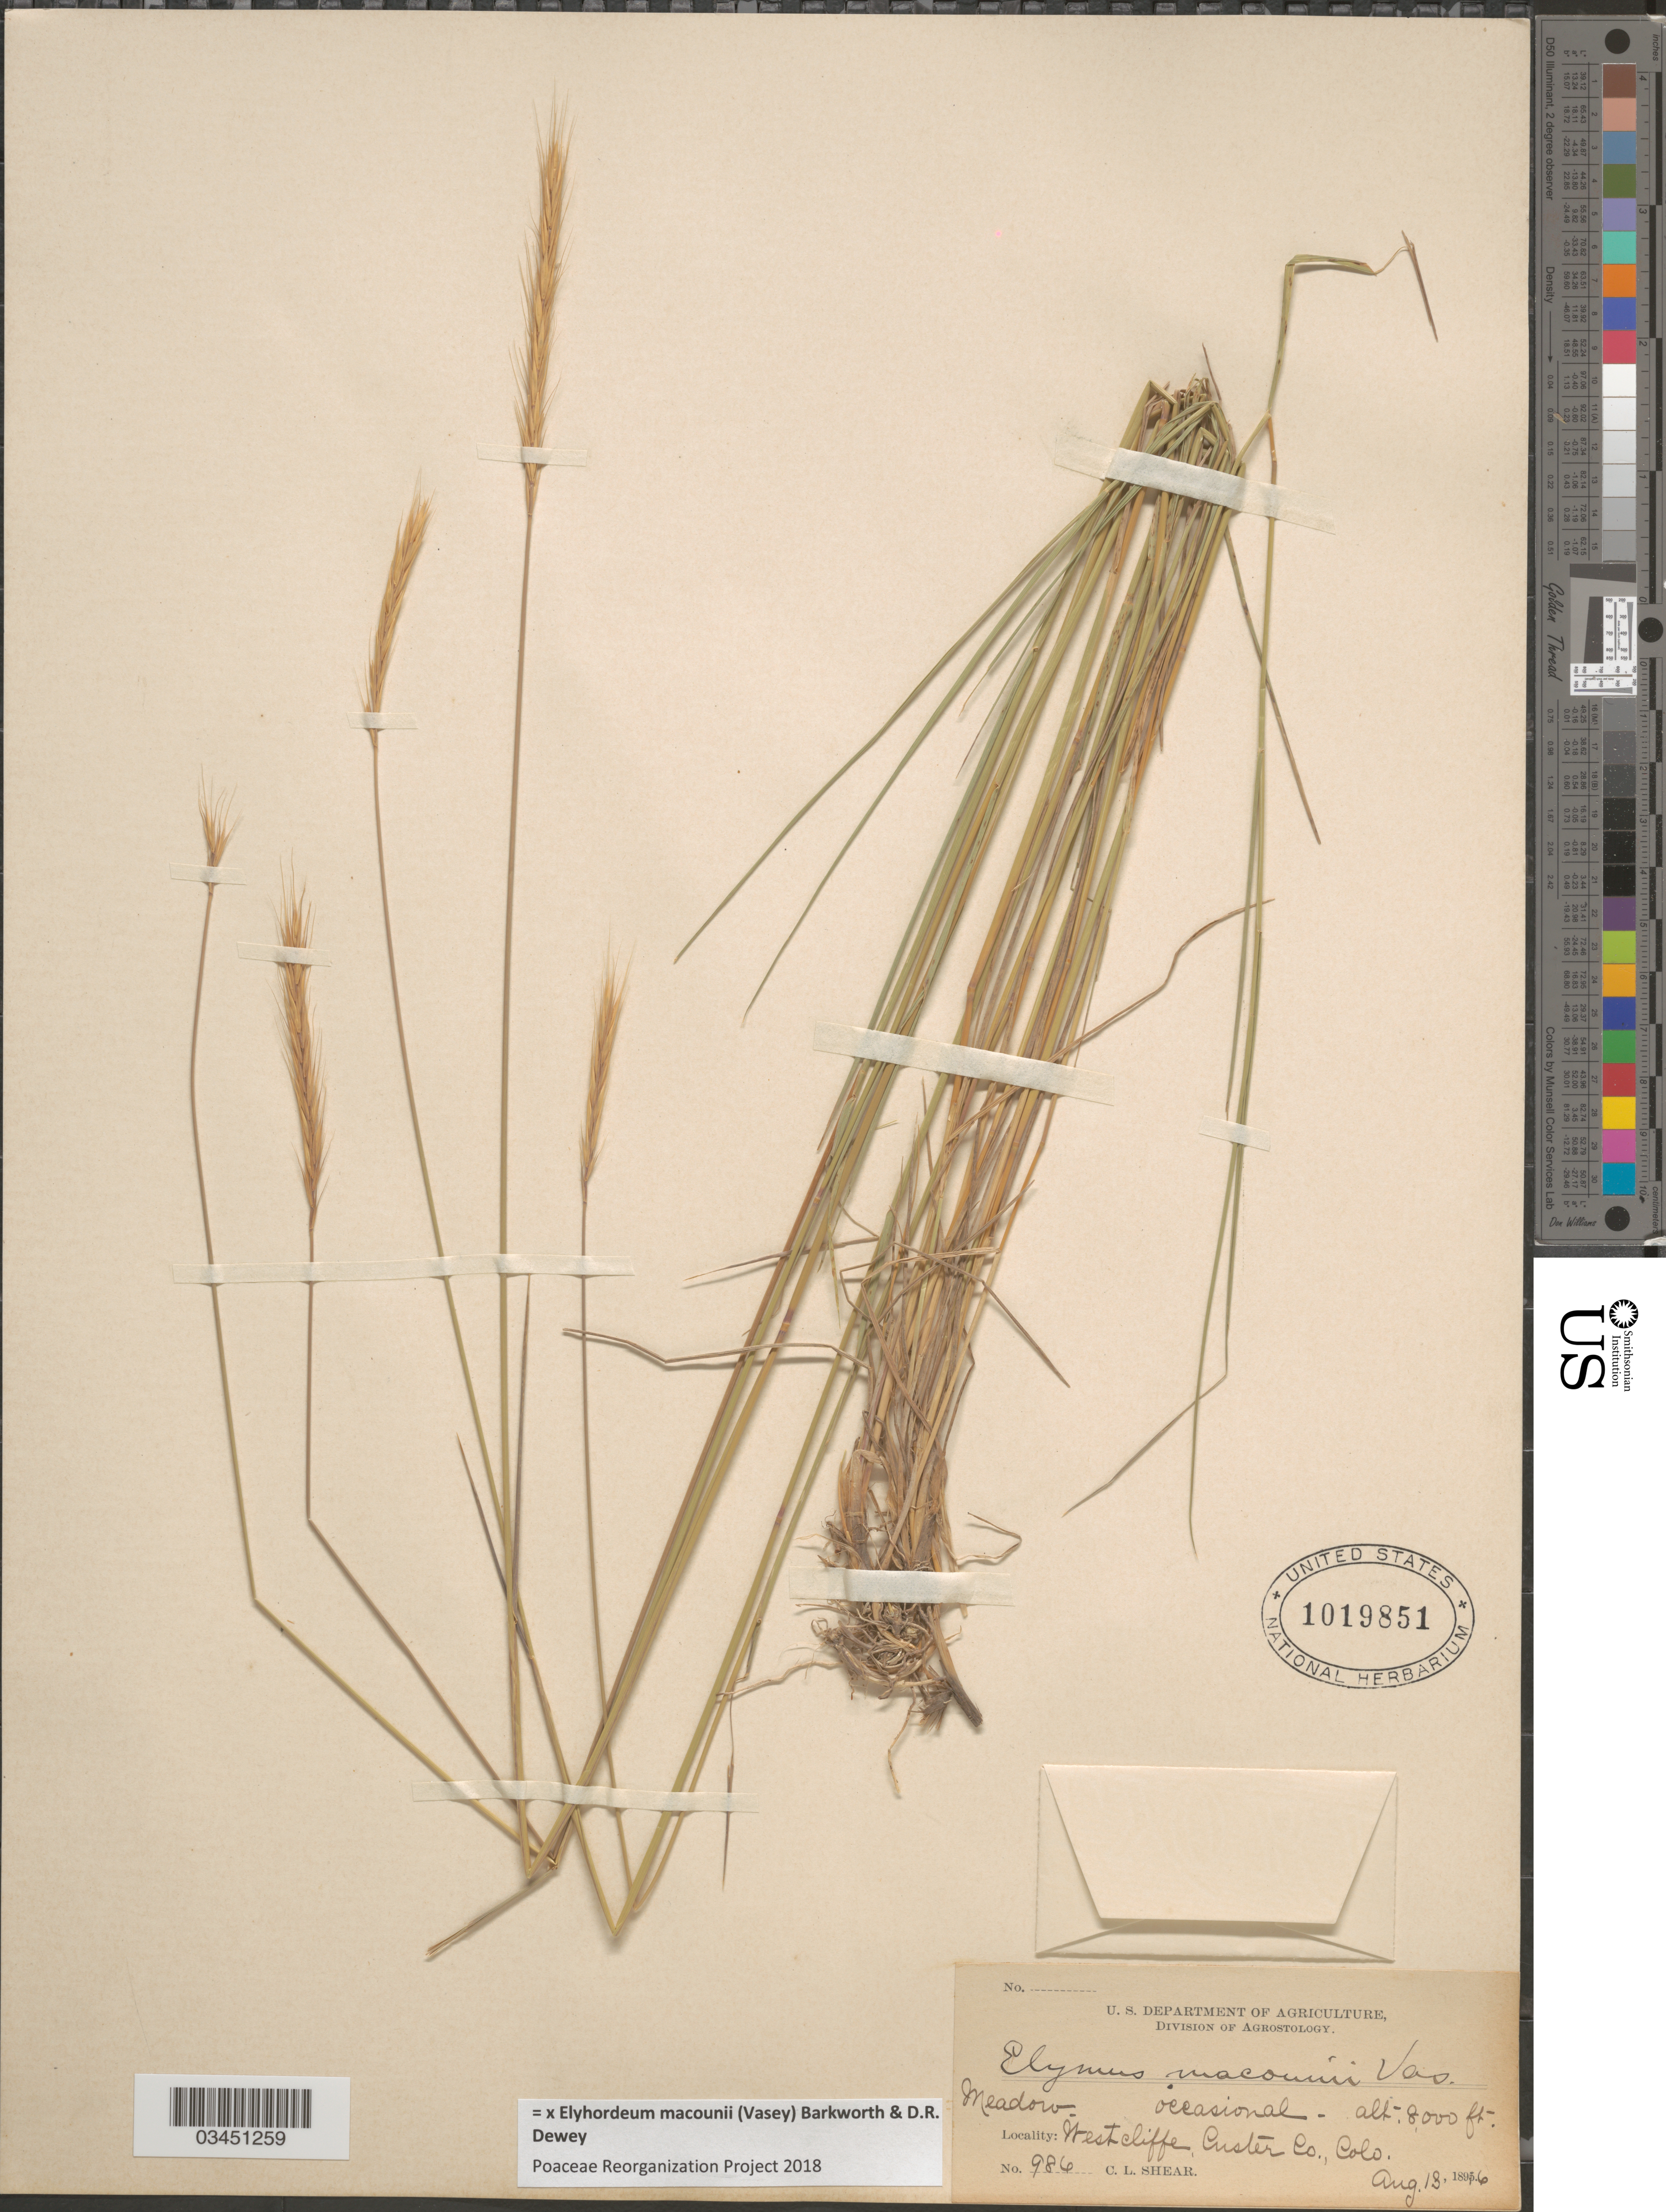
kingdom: Plantae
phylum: Tracheophyta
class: Liliopsida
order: Poales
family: Poaceae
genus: Elyhordeum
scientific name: x Elyhordeum macounii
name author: (Vasey) Barkworth & Dewey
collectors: C. L. Shear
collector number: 986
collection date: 1896-08-13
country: United States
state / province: Colorado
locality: West cliffs, Custer Co.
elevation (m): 2438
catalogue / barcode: US 1019851